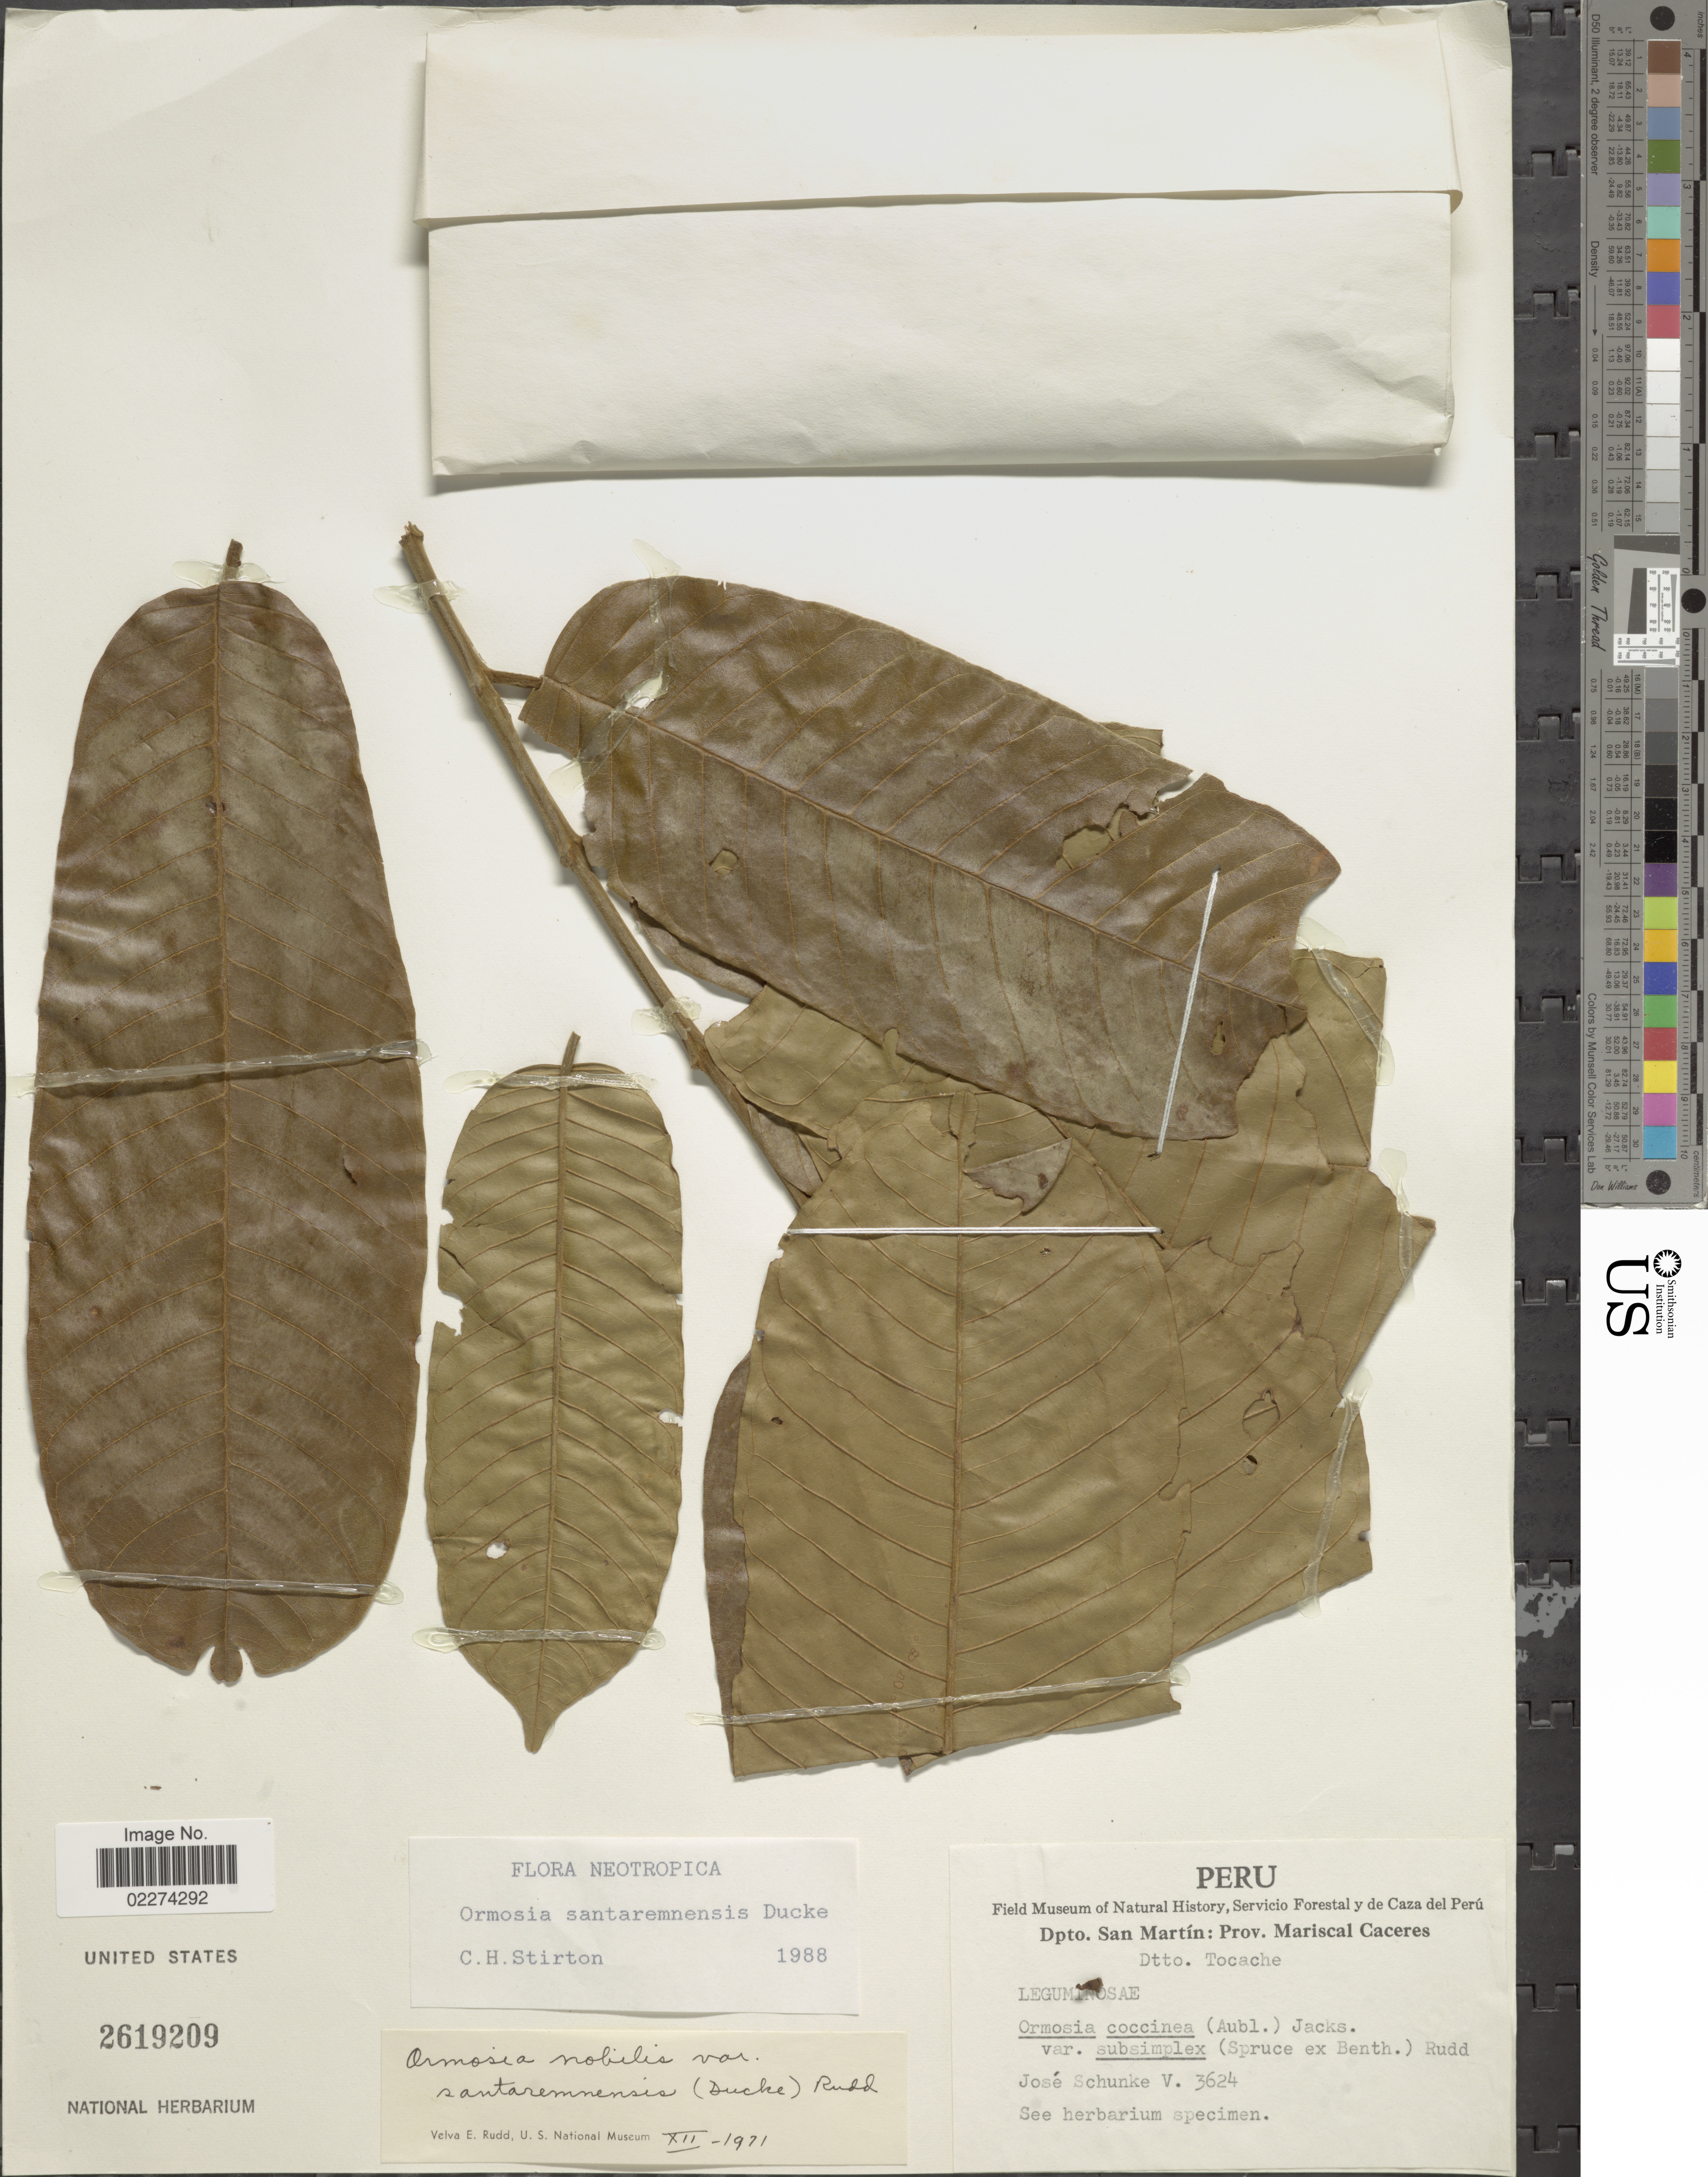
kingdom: Plantae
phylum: Tracheophyta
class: Magnoliopsida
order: Fabales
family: Fabaceae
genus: Ormosia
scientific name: Ormosia santaremnensis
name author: Ducke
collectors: J. Schunke Vigo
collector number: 3624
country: Peru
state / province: San Martín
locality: Dpto. San Martin: Prov. Mariscal Caceres, Dtto. Tocache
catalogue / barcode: US 2619209